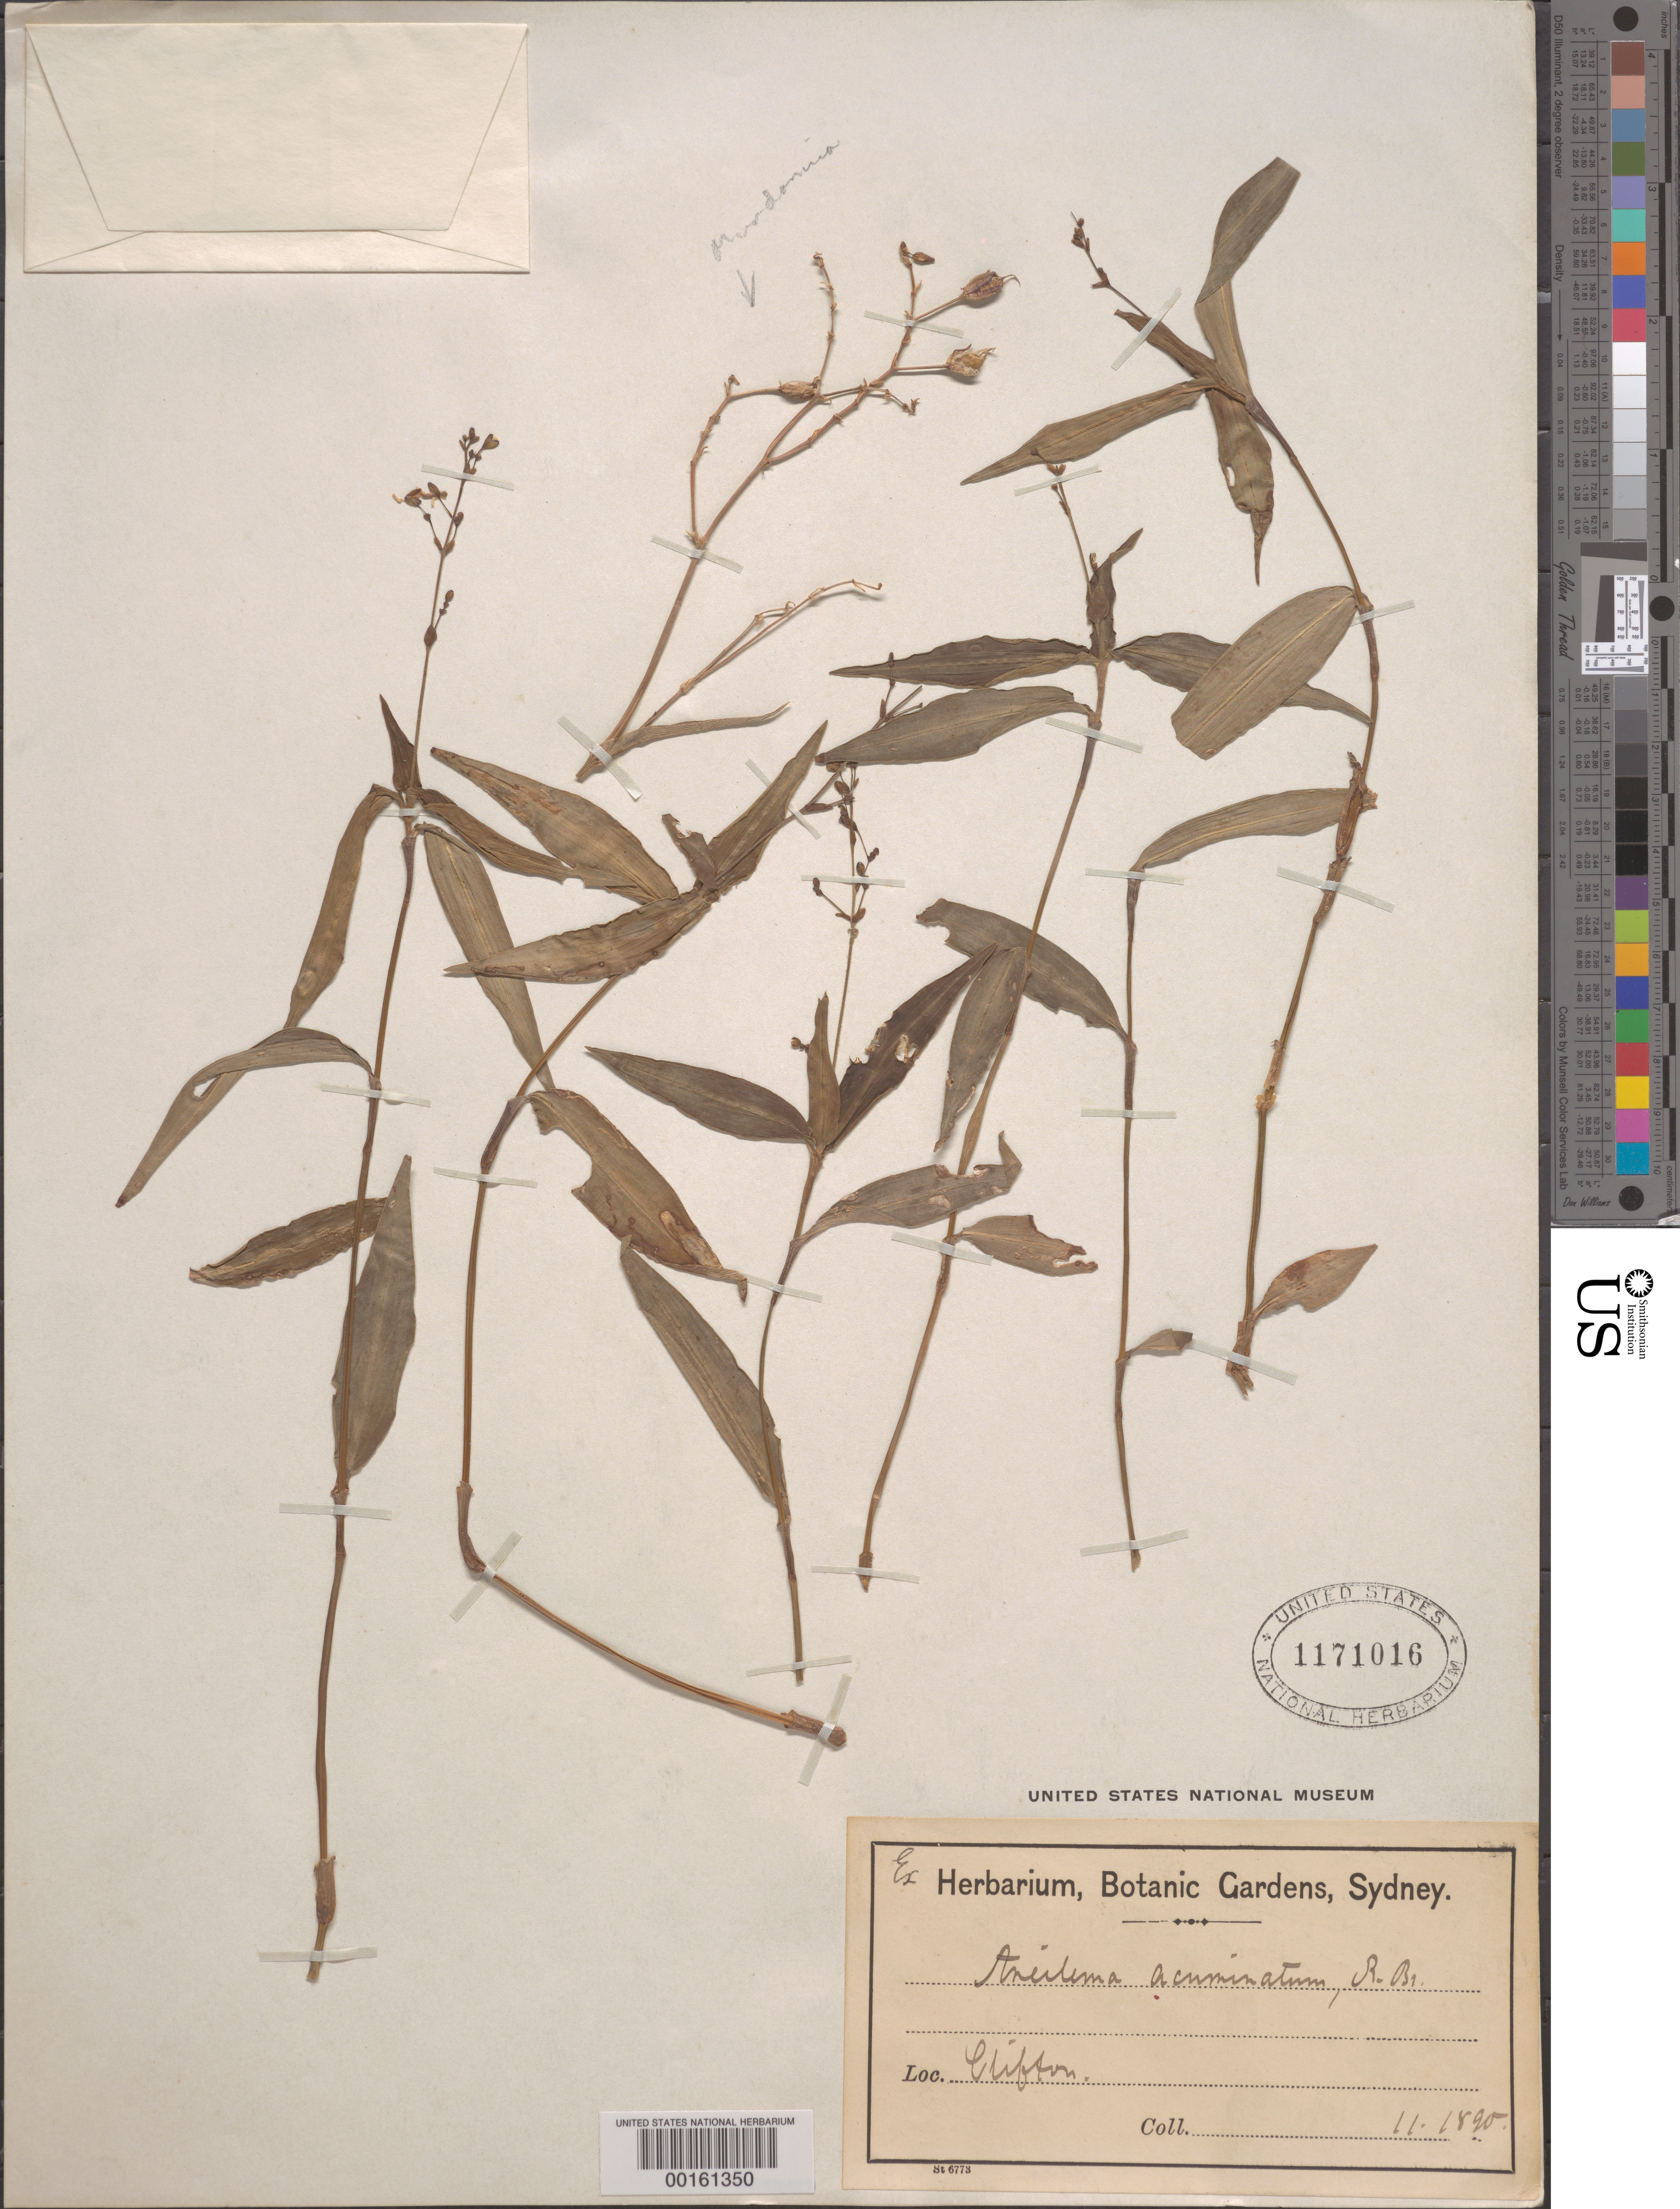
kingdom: Plantae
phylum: Tracheophyta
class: Liliopsida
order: Commelinales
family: Commelinaceae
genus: Aneilema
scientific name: Aneilema acuminatum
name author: R. Br.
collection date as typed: Nov 1890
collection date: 1890-11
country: Australia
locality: Clifton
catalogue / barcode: US 1171016